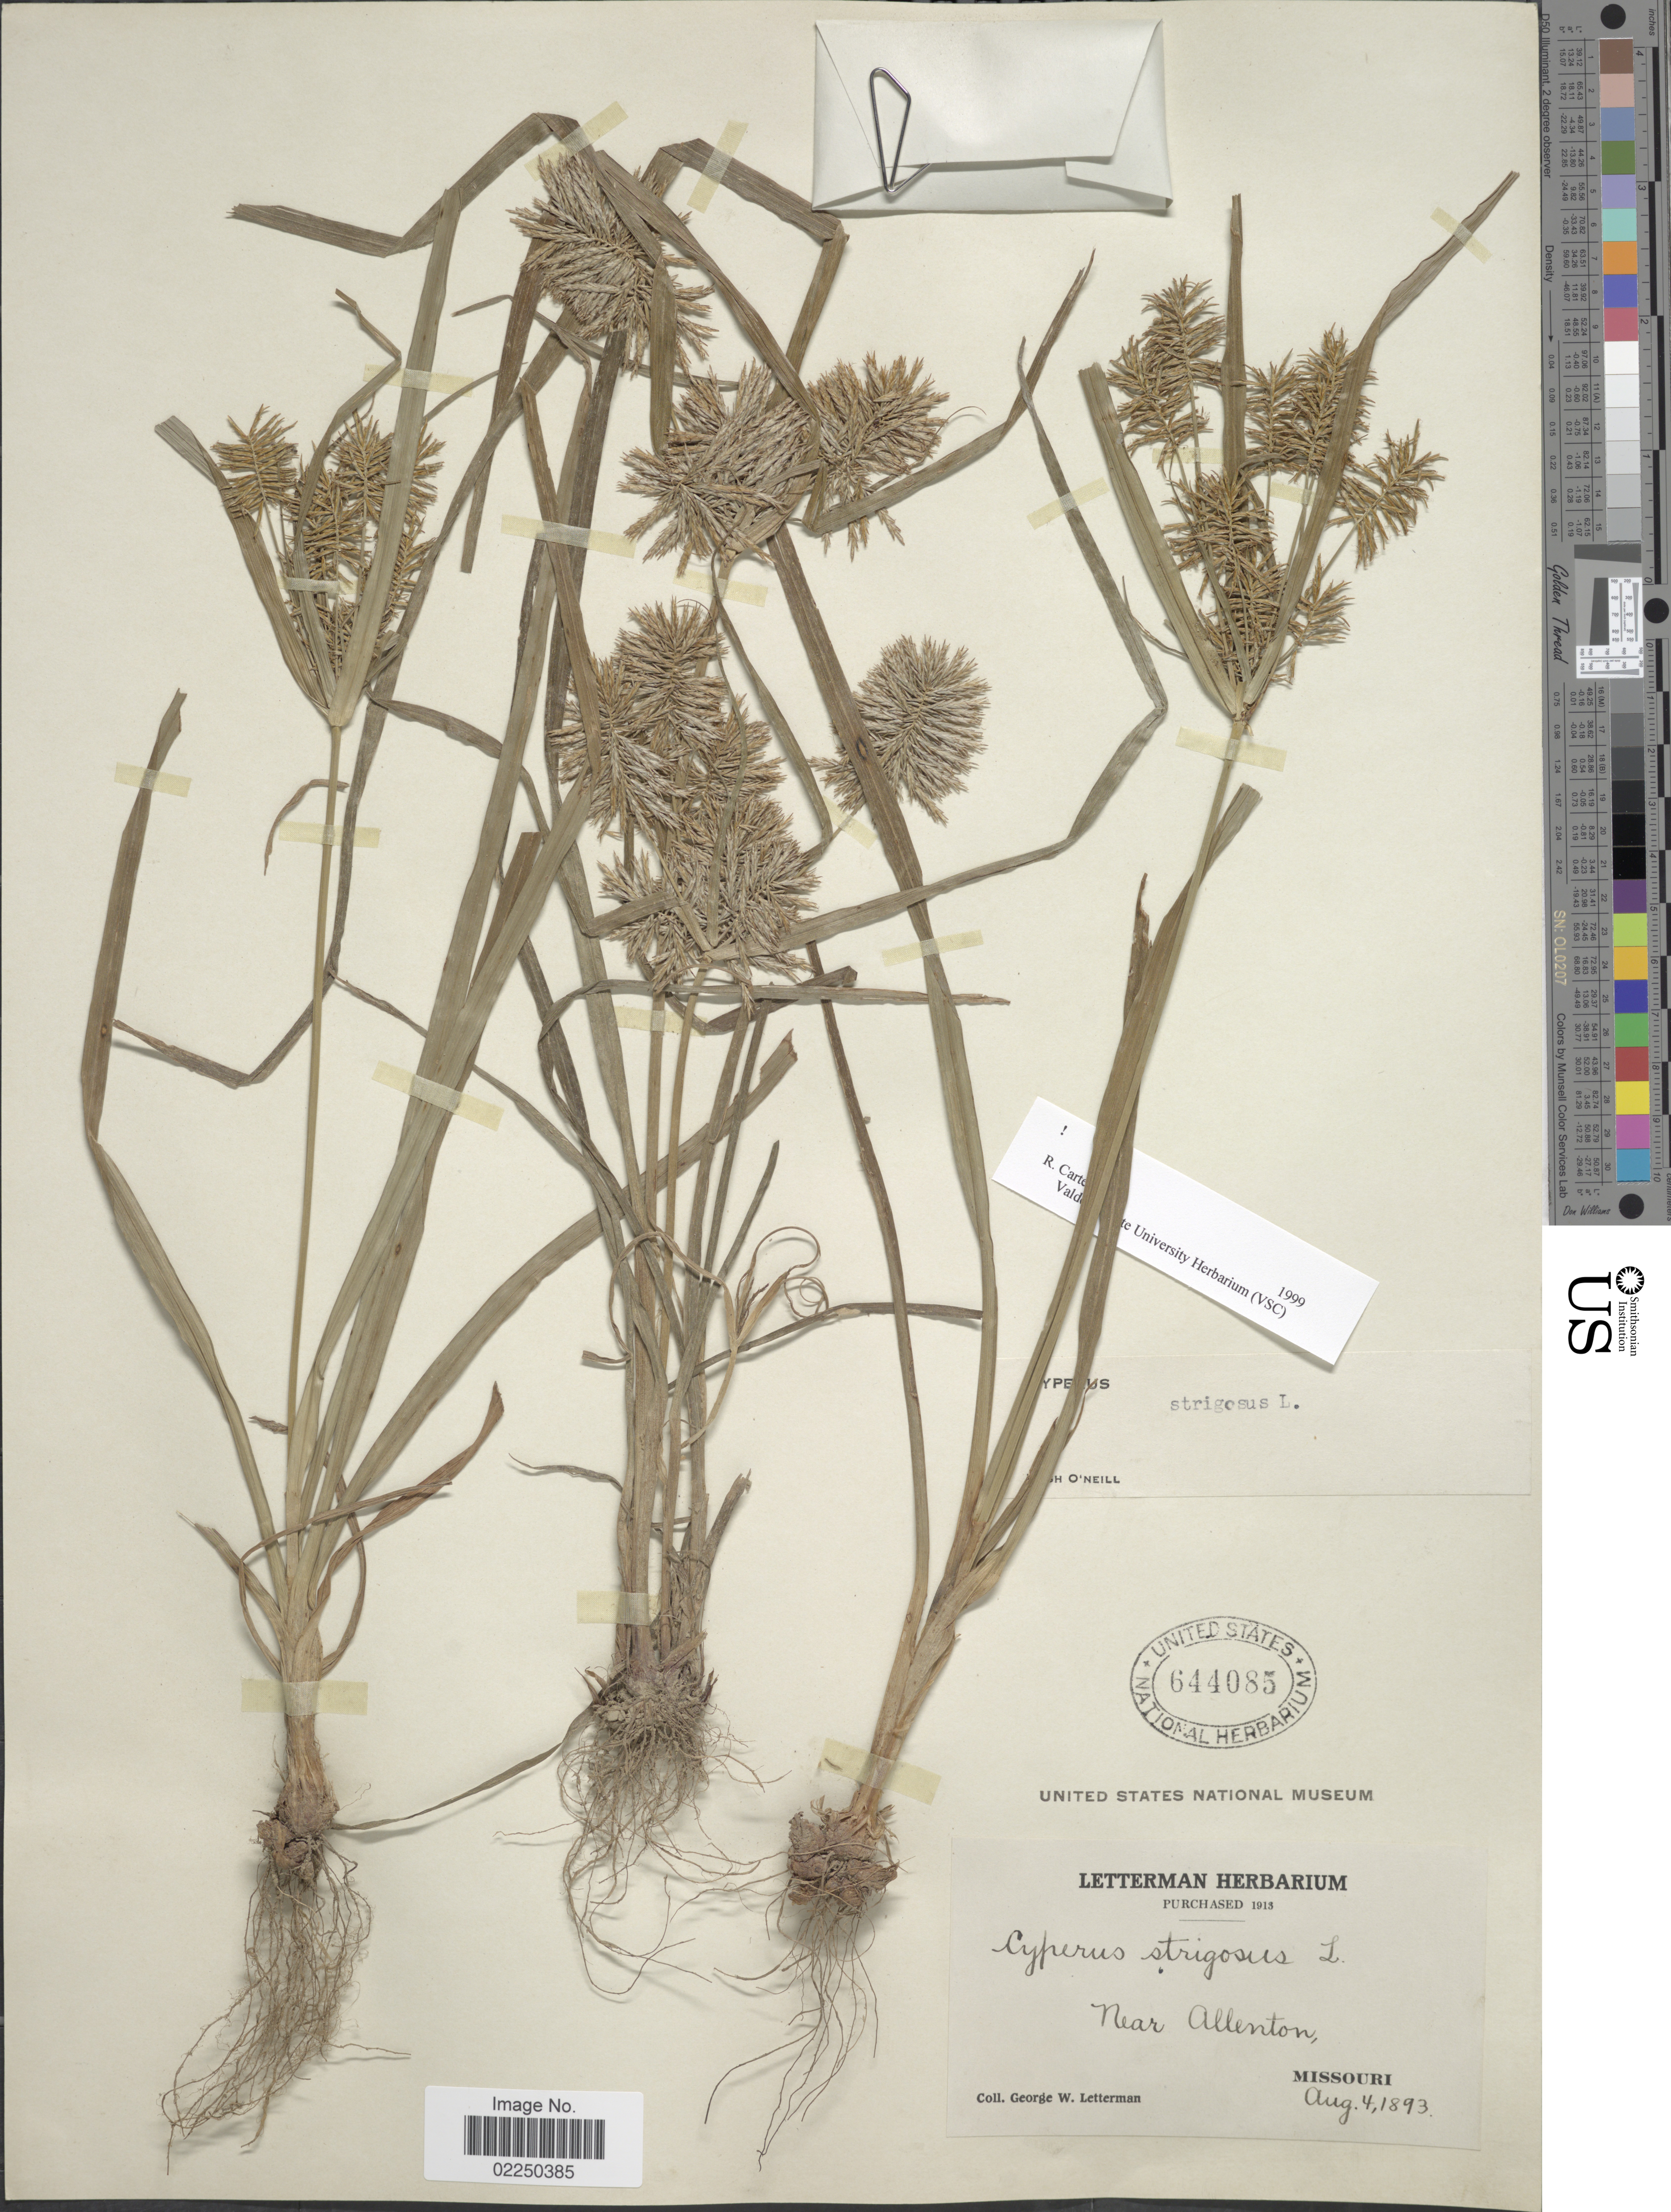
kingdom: Plantae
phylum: Tracheophyta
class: Liliopsida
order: Poales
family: Cyperaceae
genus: Cyperus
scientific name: Cyperus strigosus L.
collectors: G. W. Letterman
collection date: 1893-08-04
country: United States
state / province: Missouri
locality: Near Allenton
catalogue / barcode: US 644085